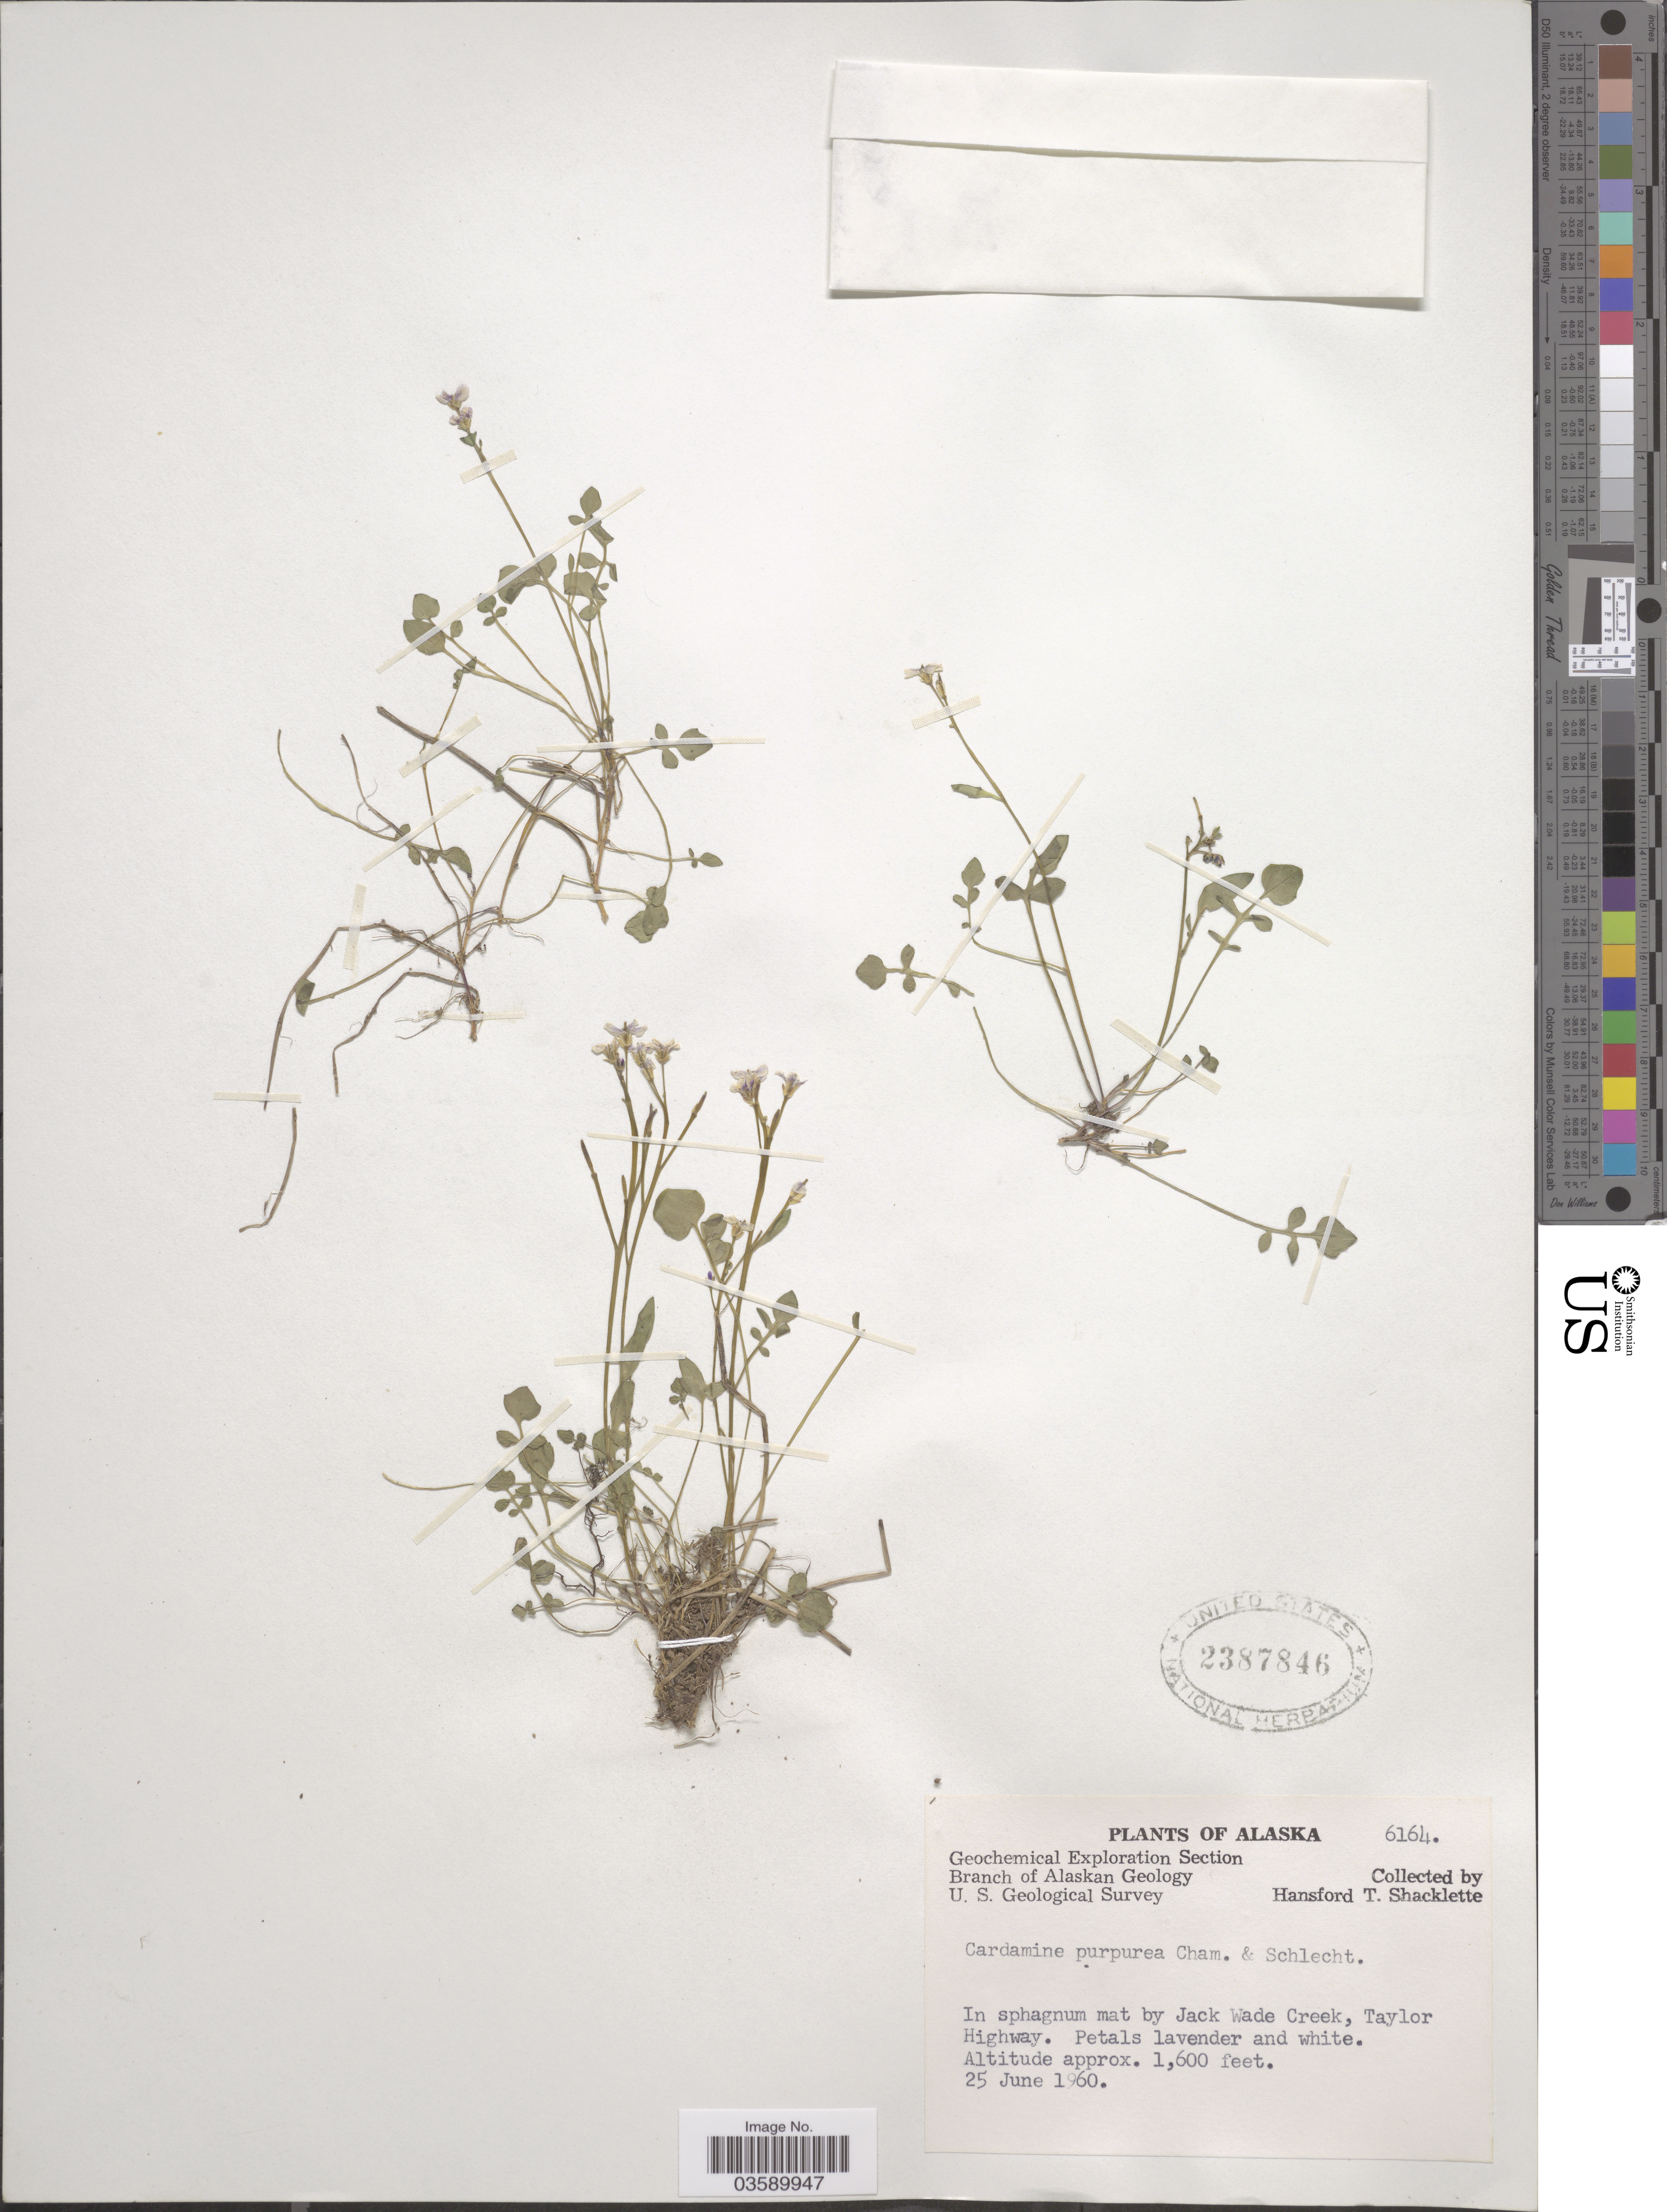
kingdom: Plantae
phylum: Tracheophyta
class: Magnoliopsida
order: Brassicales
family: Brassicaceae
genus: Cardamine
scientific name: Cardamine purpurea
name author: Cham. & Schltdl.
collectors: H. Shacklette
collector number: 6164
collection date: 1960-06-25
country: United States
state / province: Alaska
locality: In sphagnum mat by Jack Wade Creek, Taylor Highway.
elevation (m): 488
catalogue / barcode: US 2387846